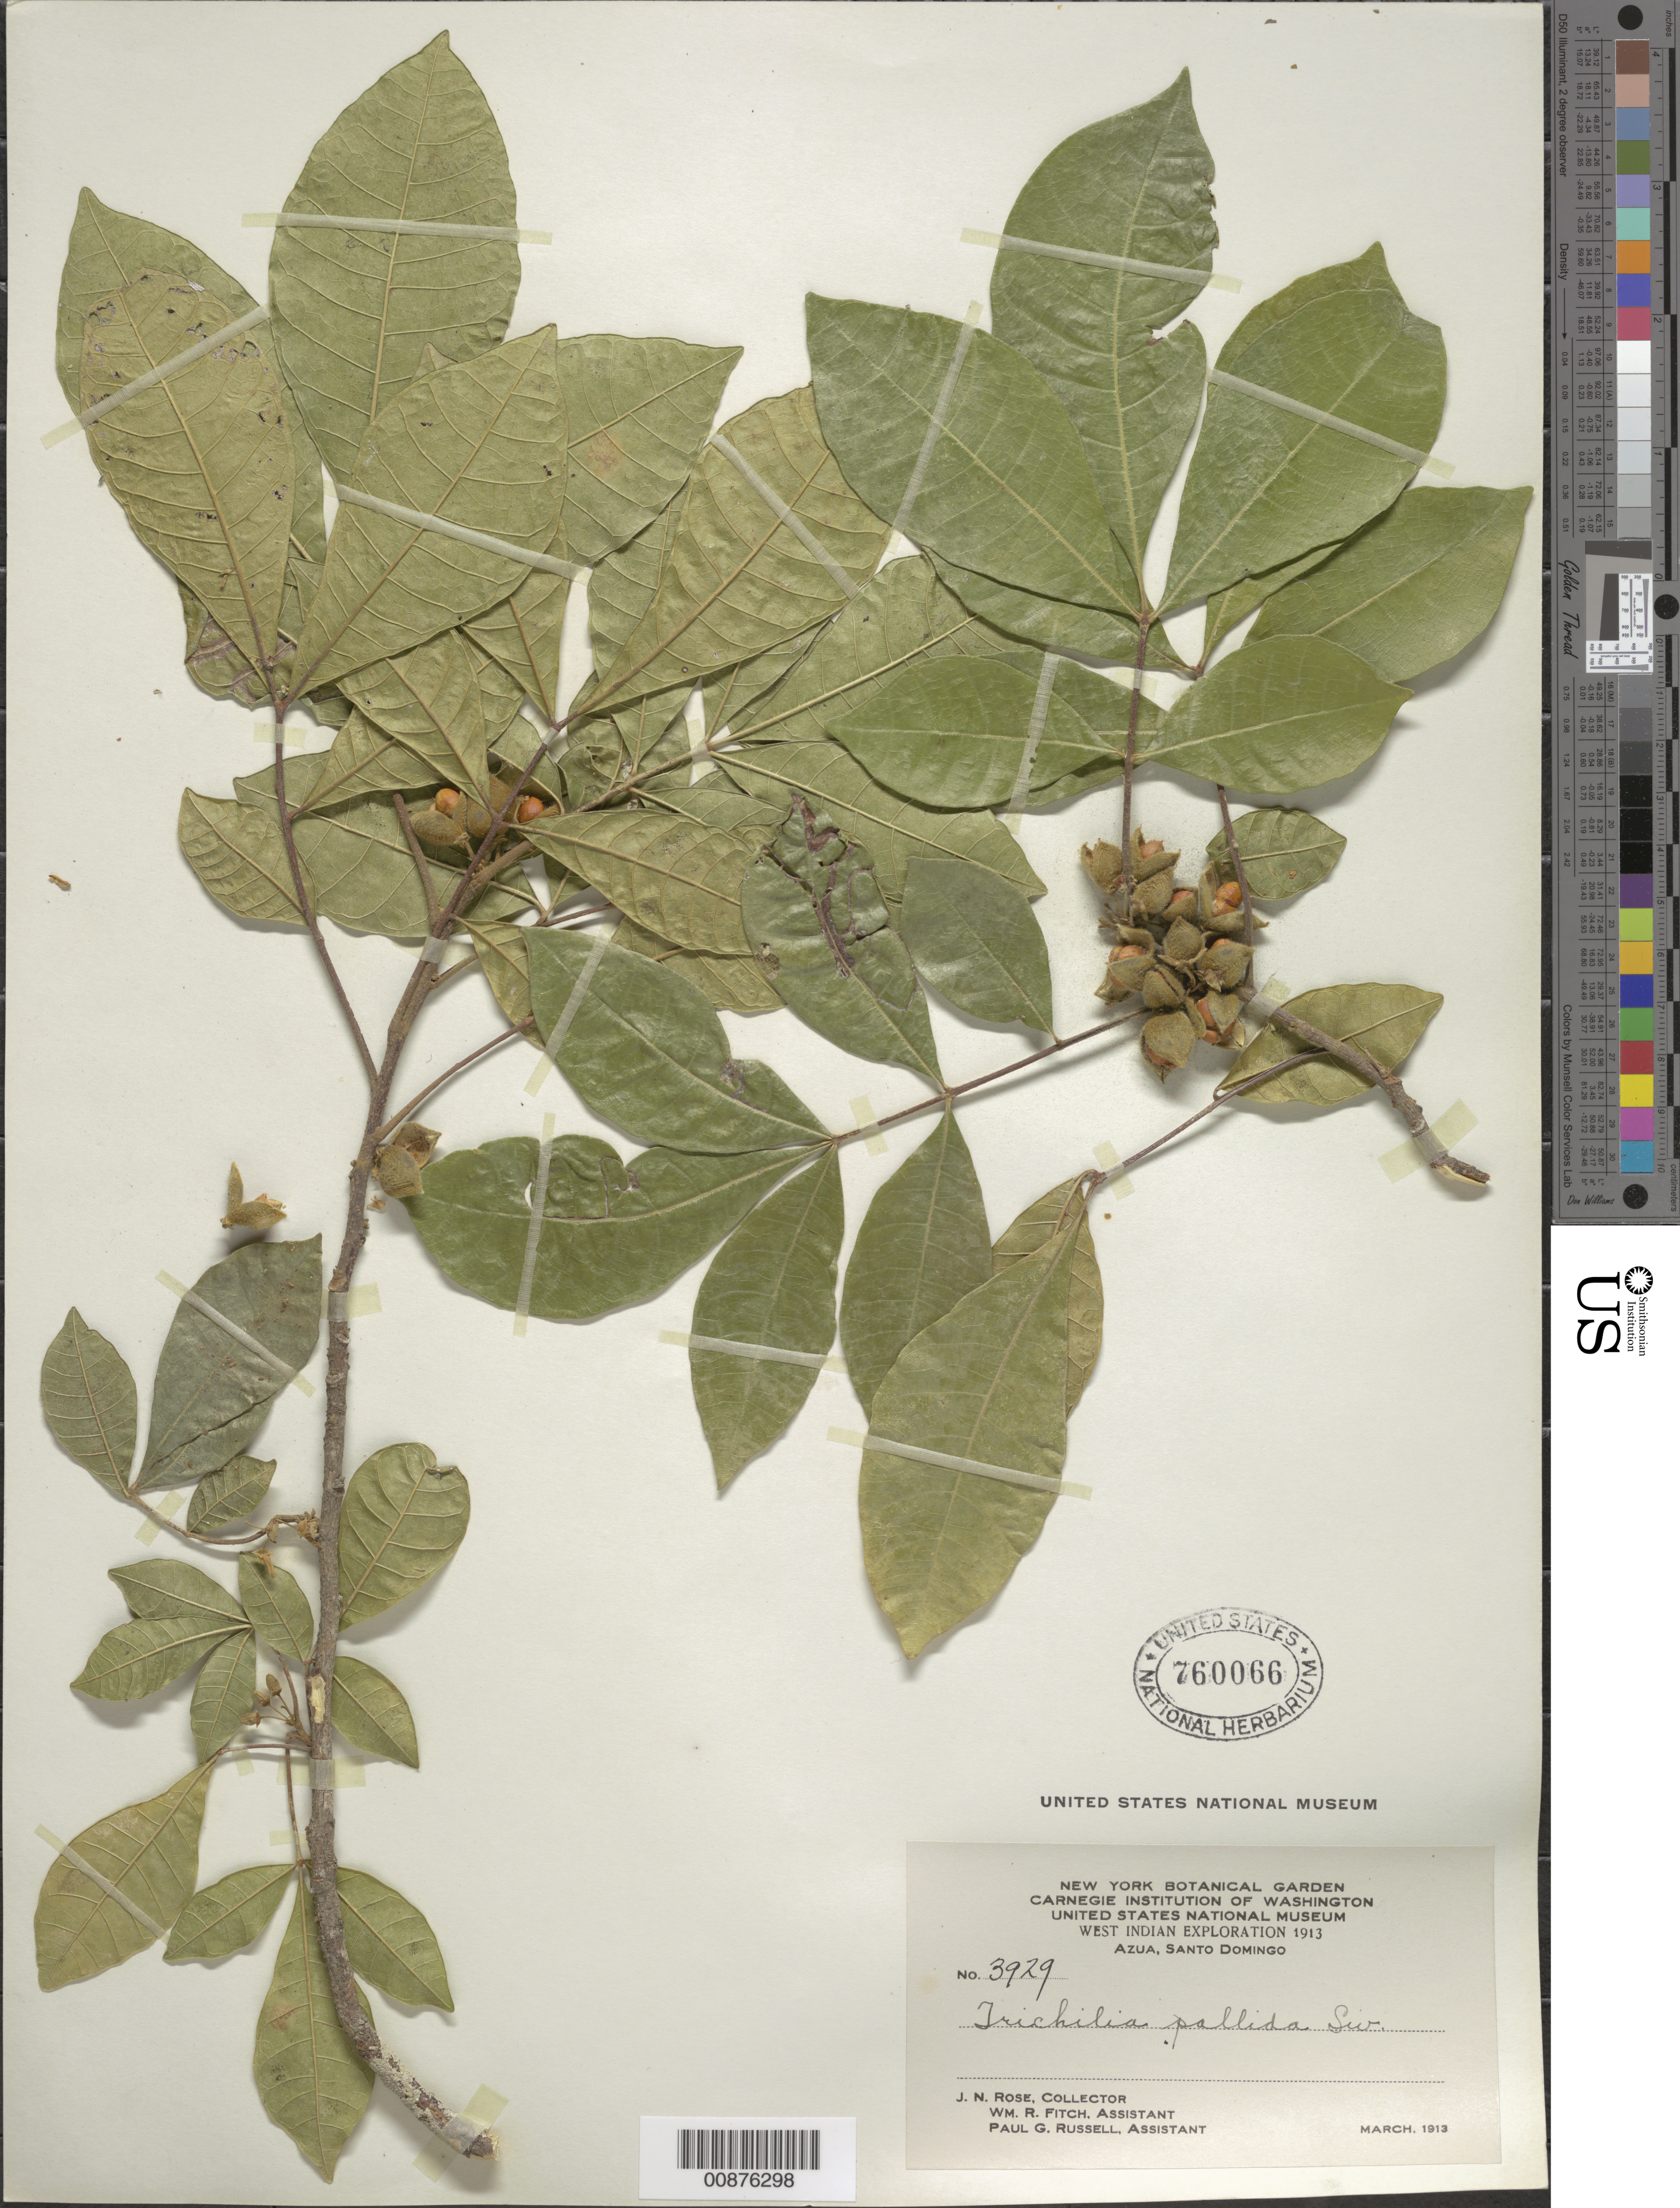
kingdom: Plantae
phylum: Tracheophyta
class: Magnoliopsida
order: Sapindales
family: Meliaceae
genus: Trichilia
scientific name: Trichilia pallida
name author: Sw.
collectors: J. N. Rose, W. R. Fitch & P. G. Russell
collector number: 3929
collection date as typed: Mar 1913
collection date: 1913-03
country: Dominican Republic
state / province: Azua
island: Hispaniola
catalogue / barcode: US 760066